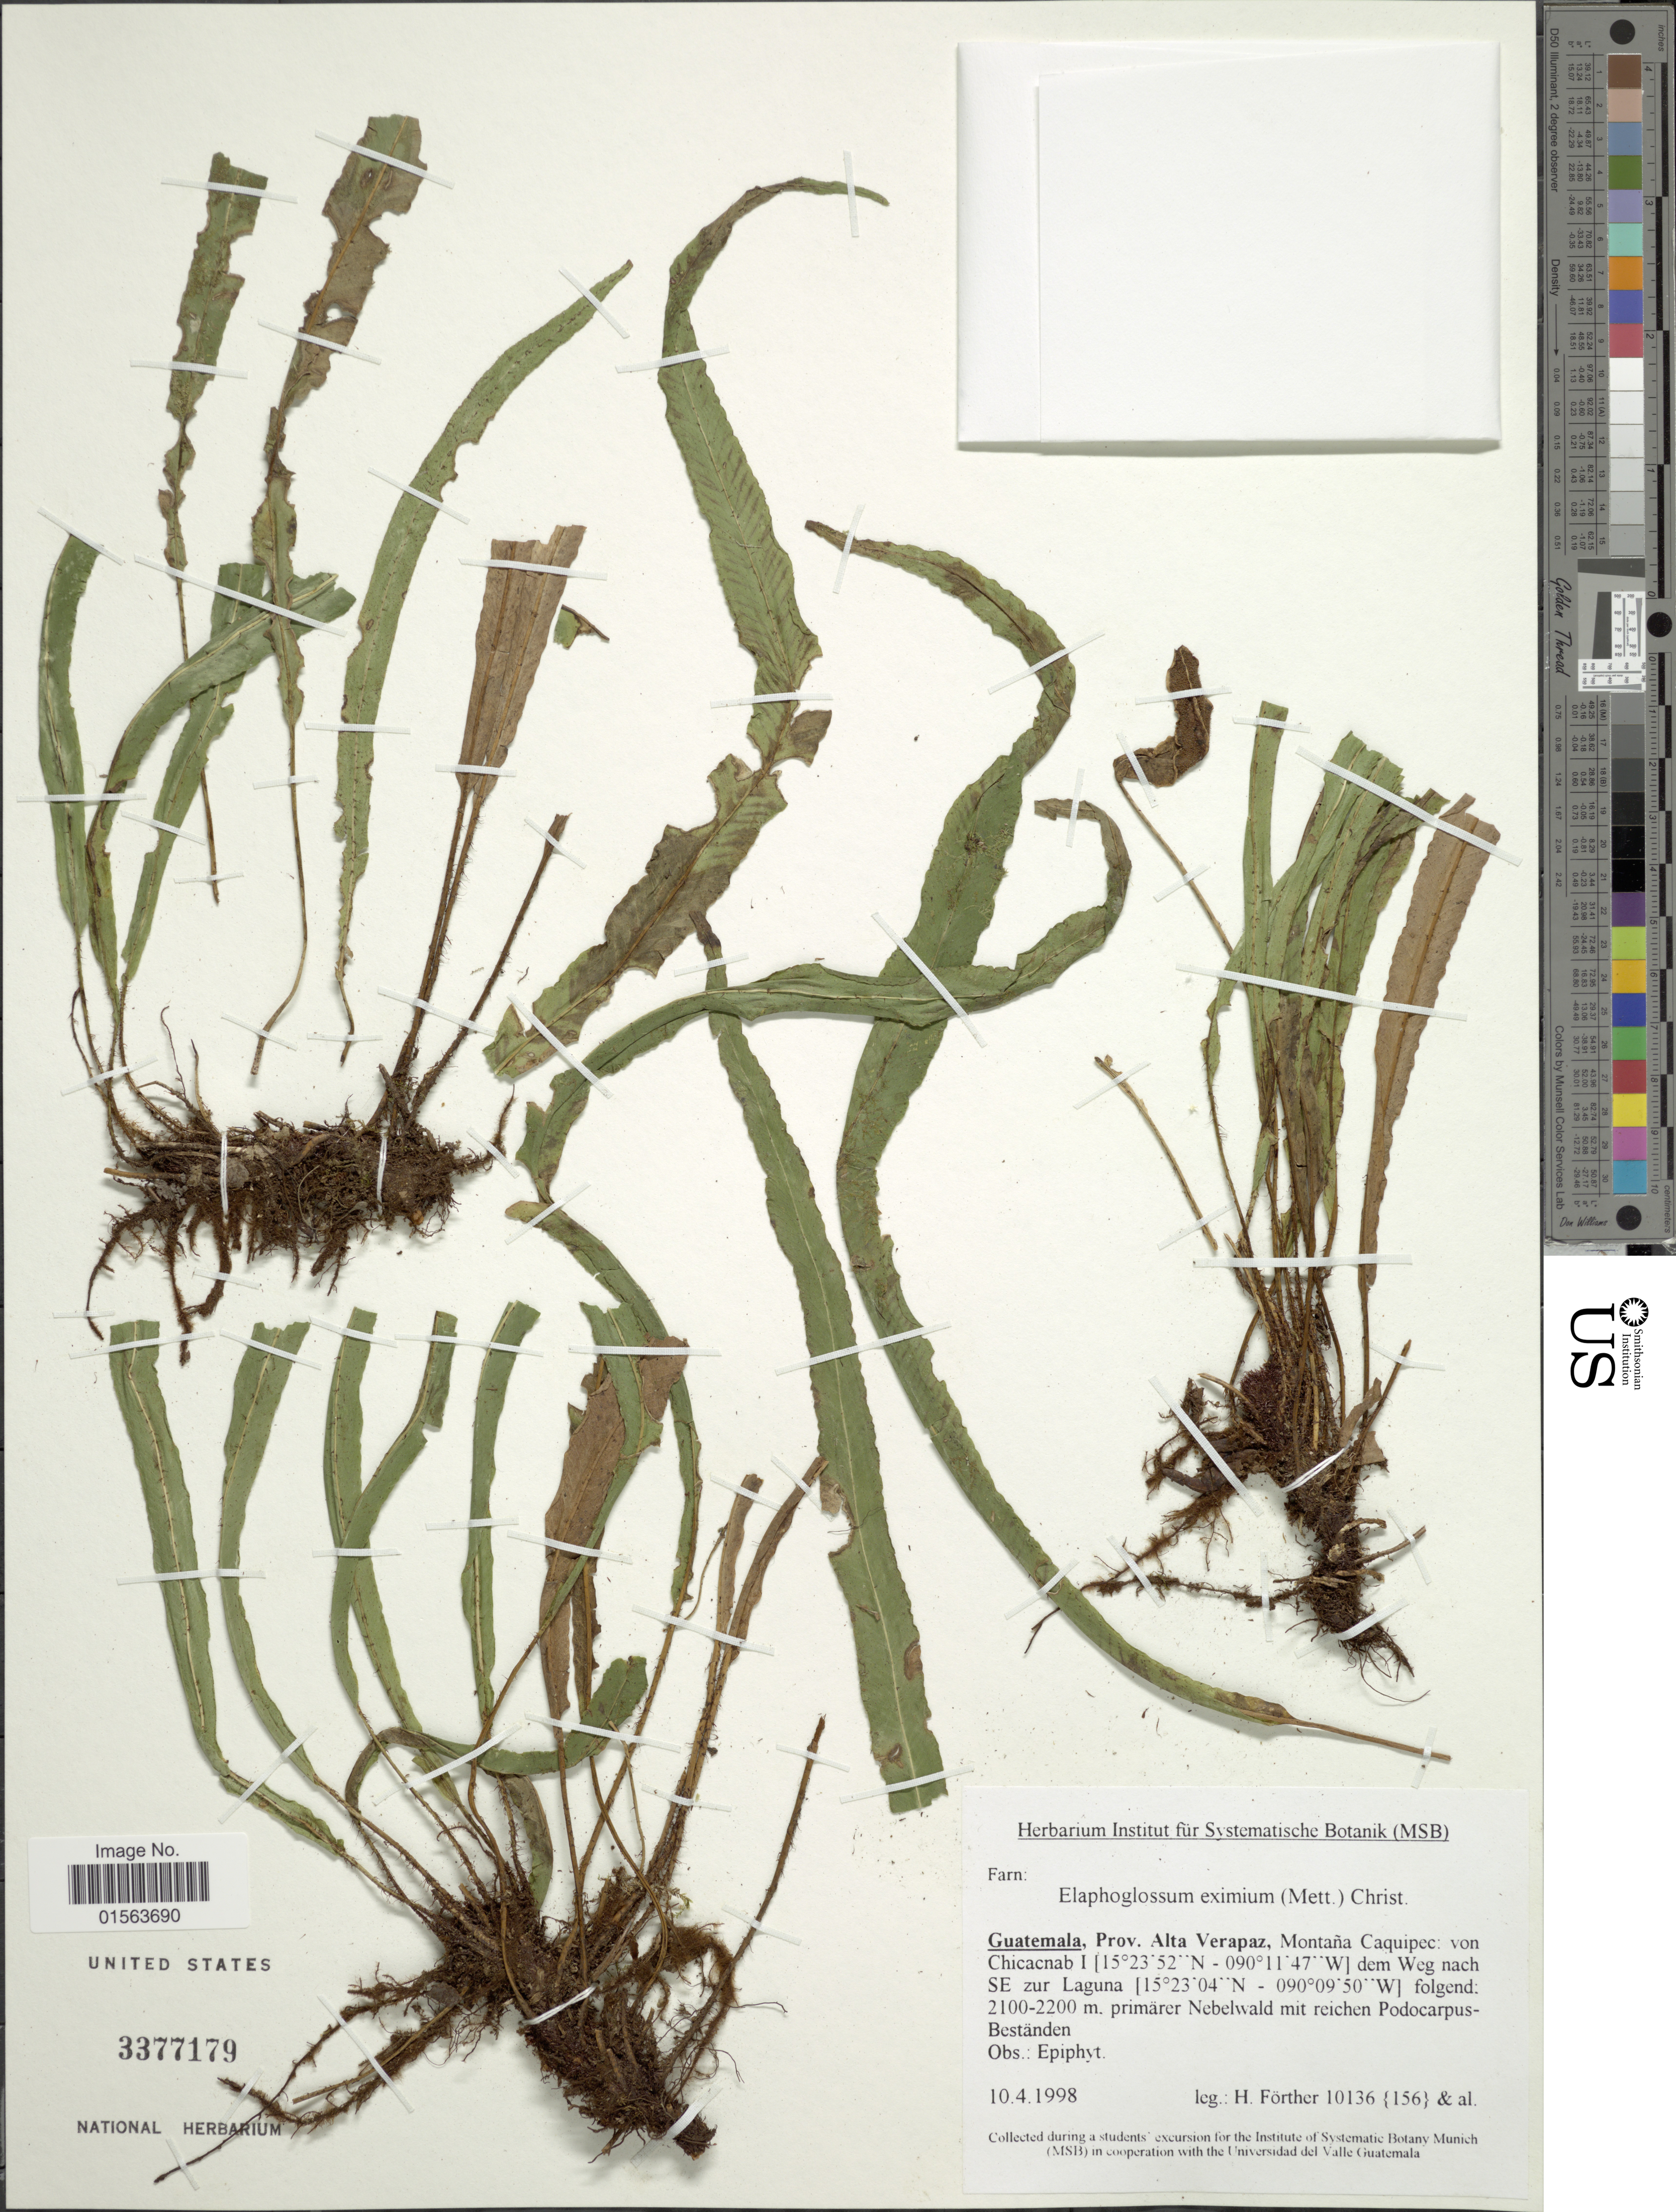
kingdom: Plantae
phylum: Tracheophyta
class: Polypodiopsida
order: Polypodiales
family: Dryopteridaceae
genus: Elaphoglossum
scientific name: Elaphoglossum eximium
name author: (Mett.) Christ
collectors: H. Förther & et al.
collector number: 10136/156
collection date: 1998-04-10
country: Guatemala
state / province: Alta Verapaz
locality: Guatemala, Prov. Alta Verapaz, Montana Caquipec: von Chicacnab I dem Weg nach SE zur Laguna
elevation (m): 2100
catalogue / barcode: US 3377179